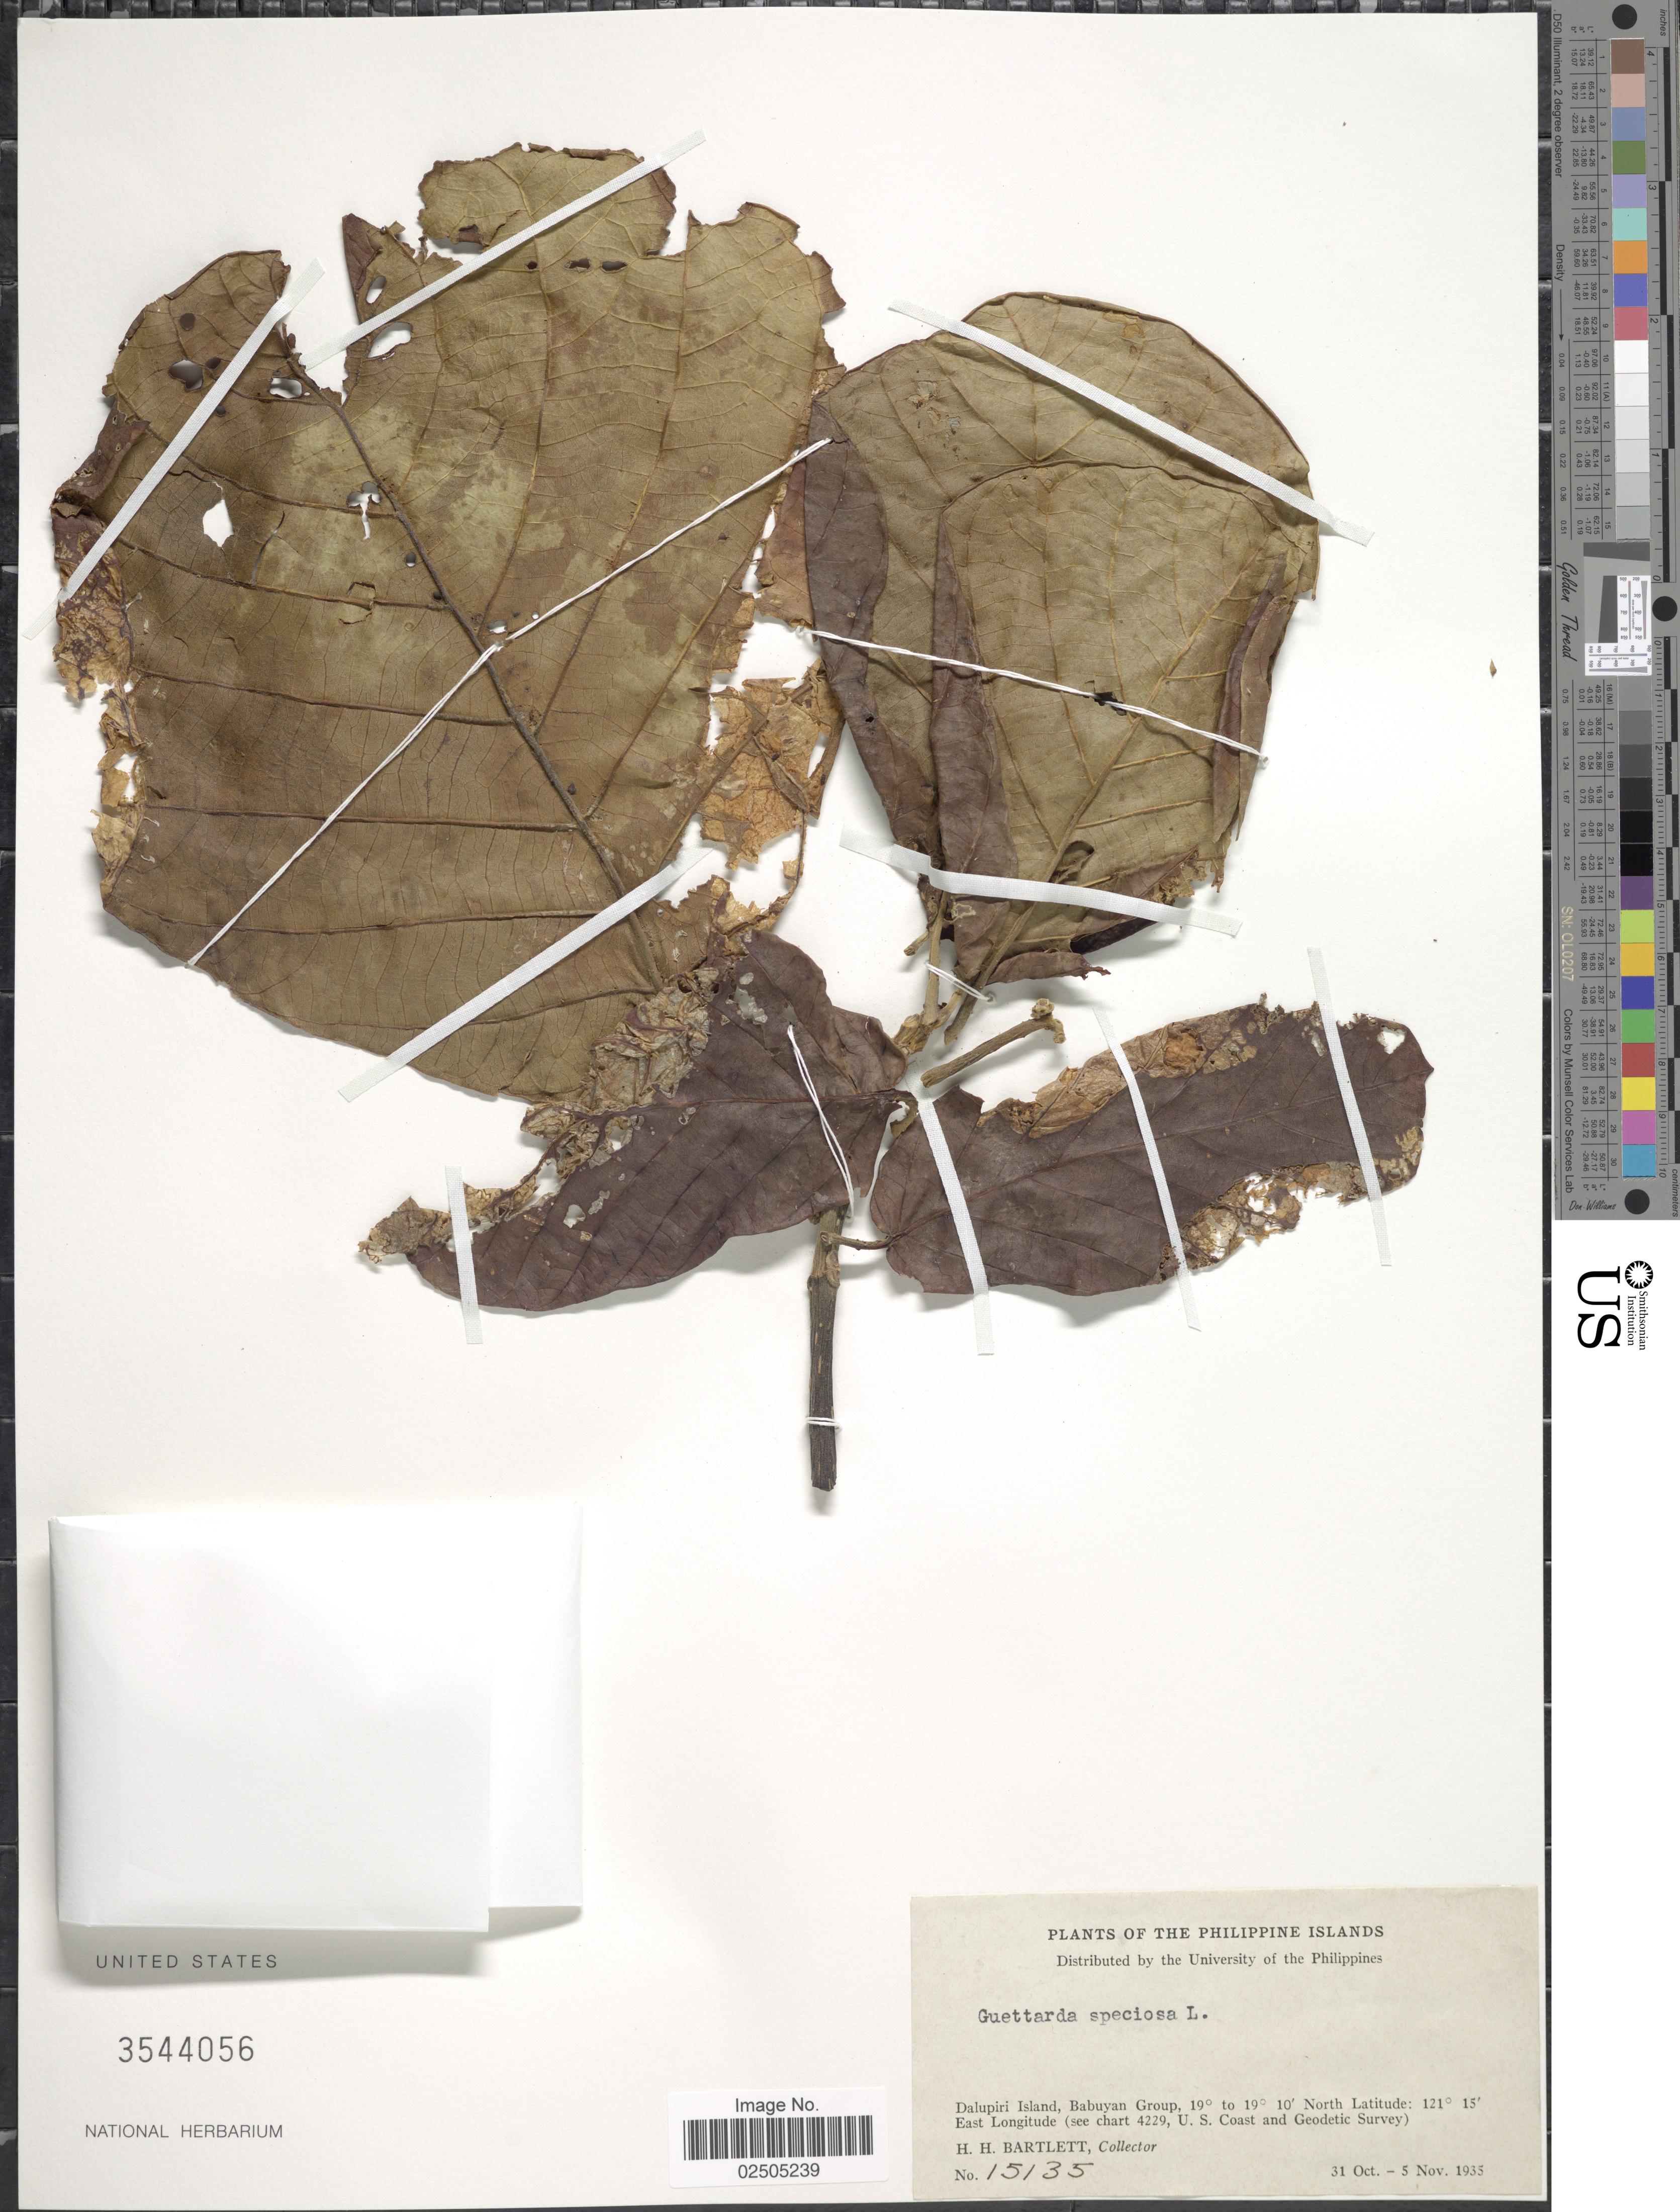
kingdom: Plantae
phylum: Tracheophyta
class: Magnoliopsida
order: Gentianales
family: Rubiaceae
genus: Guettarda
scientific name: Guettarda speciosa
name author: L.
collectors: H. H. Bartlett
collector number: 15135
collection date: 1935-10-31/1935-11-05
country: Philippines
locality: Dalupiri Island, Babuyan Group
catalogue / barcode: US 3544056